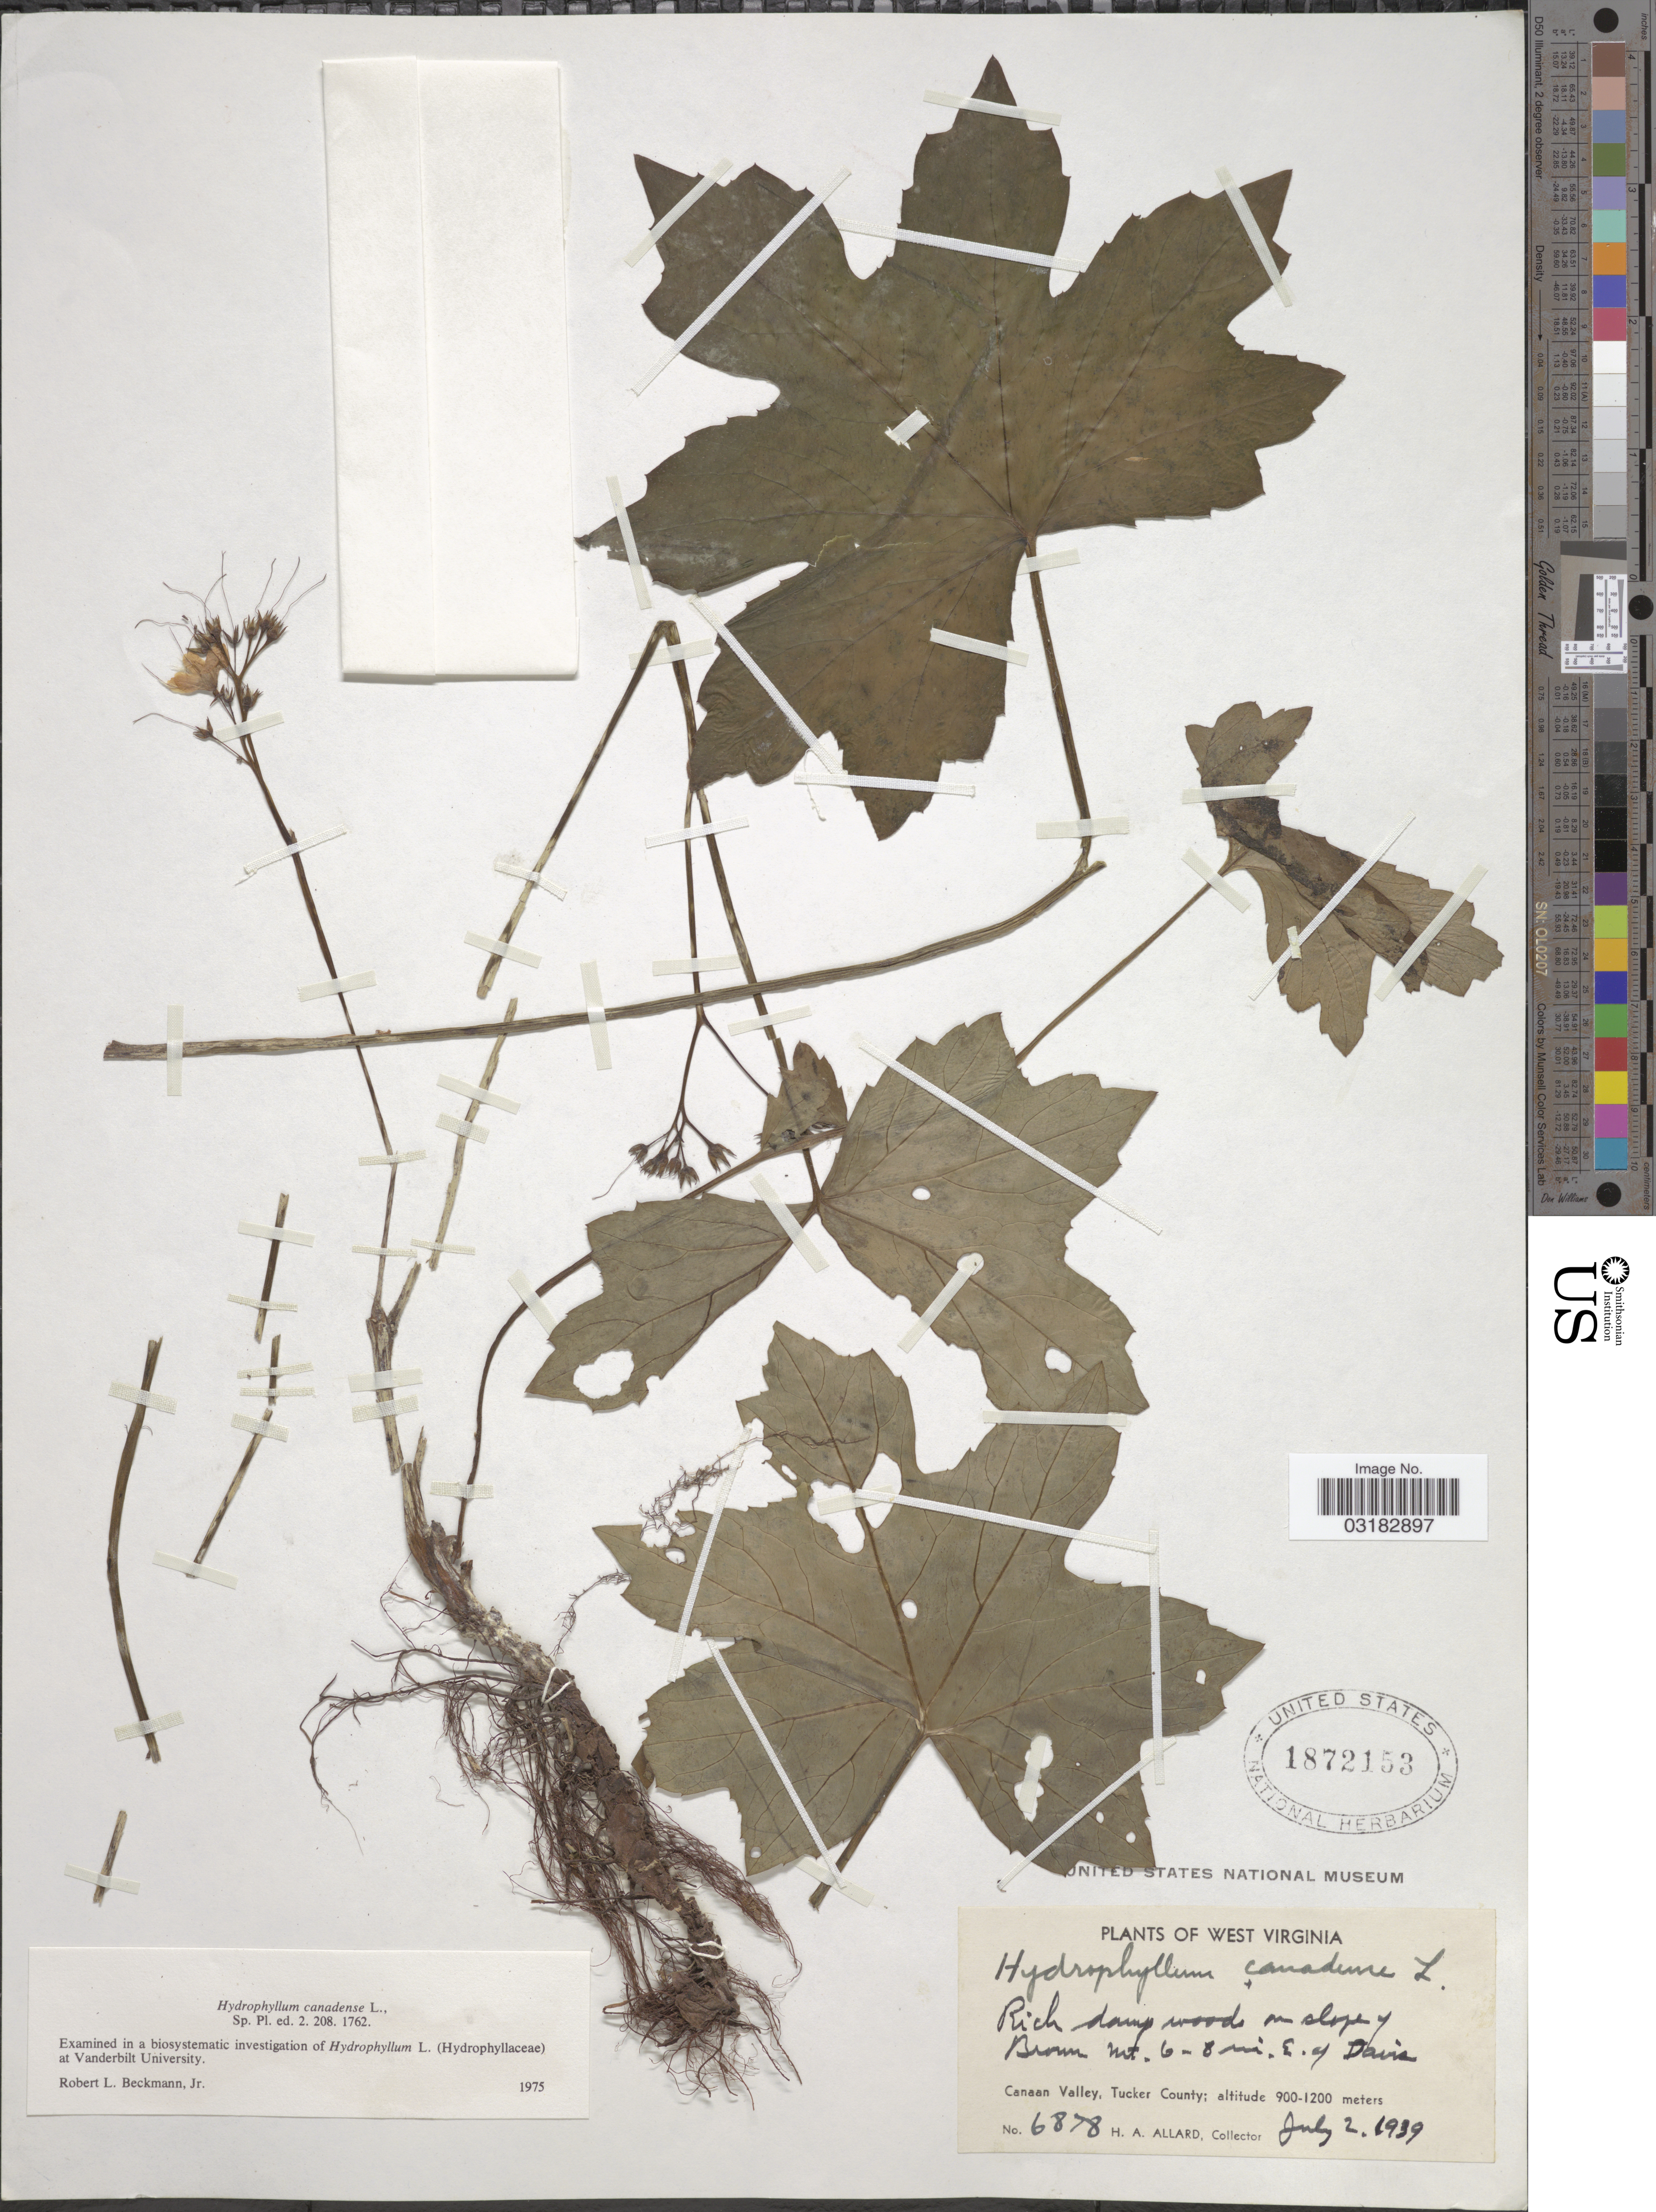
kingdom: Plantae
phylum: Tracheophyta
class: Magnoliopsida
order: Boraginales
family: Hydrophyllaceae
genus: Hydrophyllum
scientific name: Hydrophyllum canadense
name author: L.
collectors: H. A. Allard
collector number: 6878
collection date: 1939-07-02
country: United States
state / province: West Virginia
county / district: Tucker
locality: Brown Mt. 6-8 mi. E. of Davis. Canaan Valley, Tucker County.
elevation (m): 900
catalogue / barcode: US 1872153